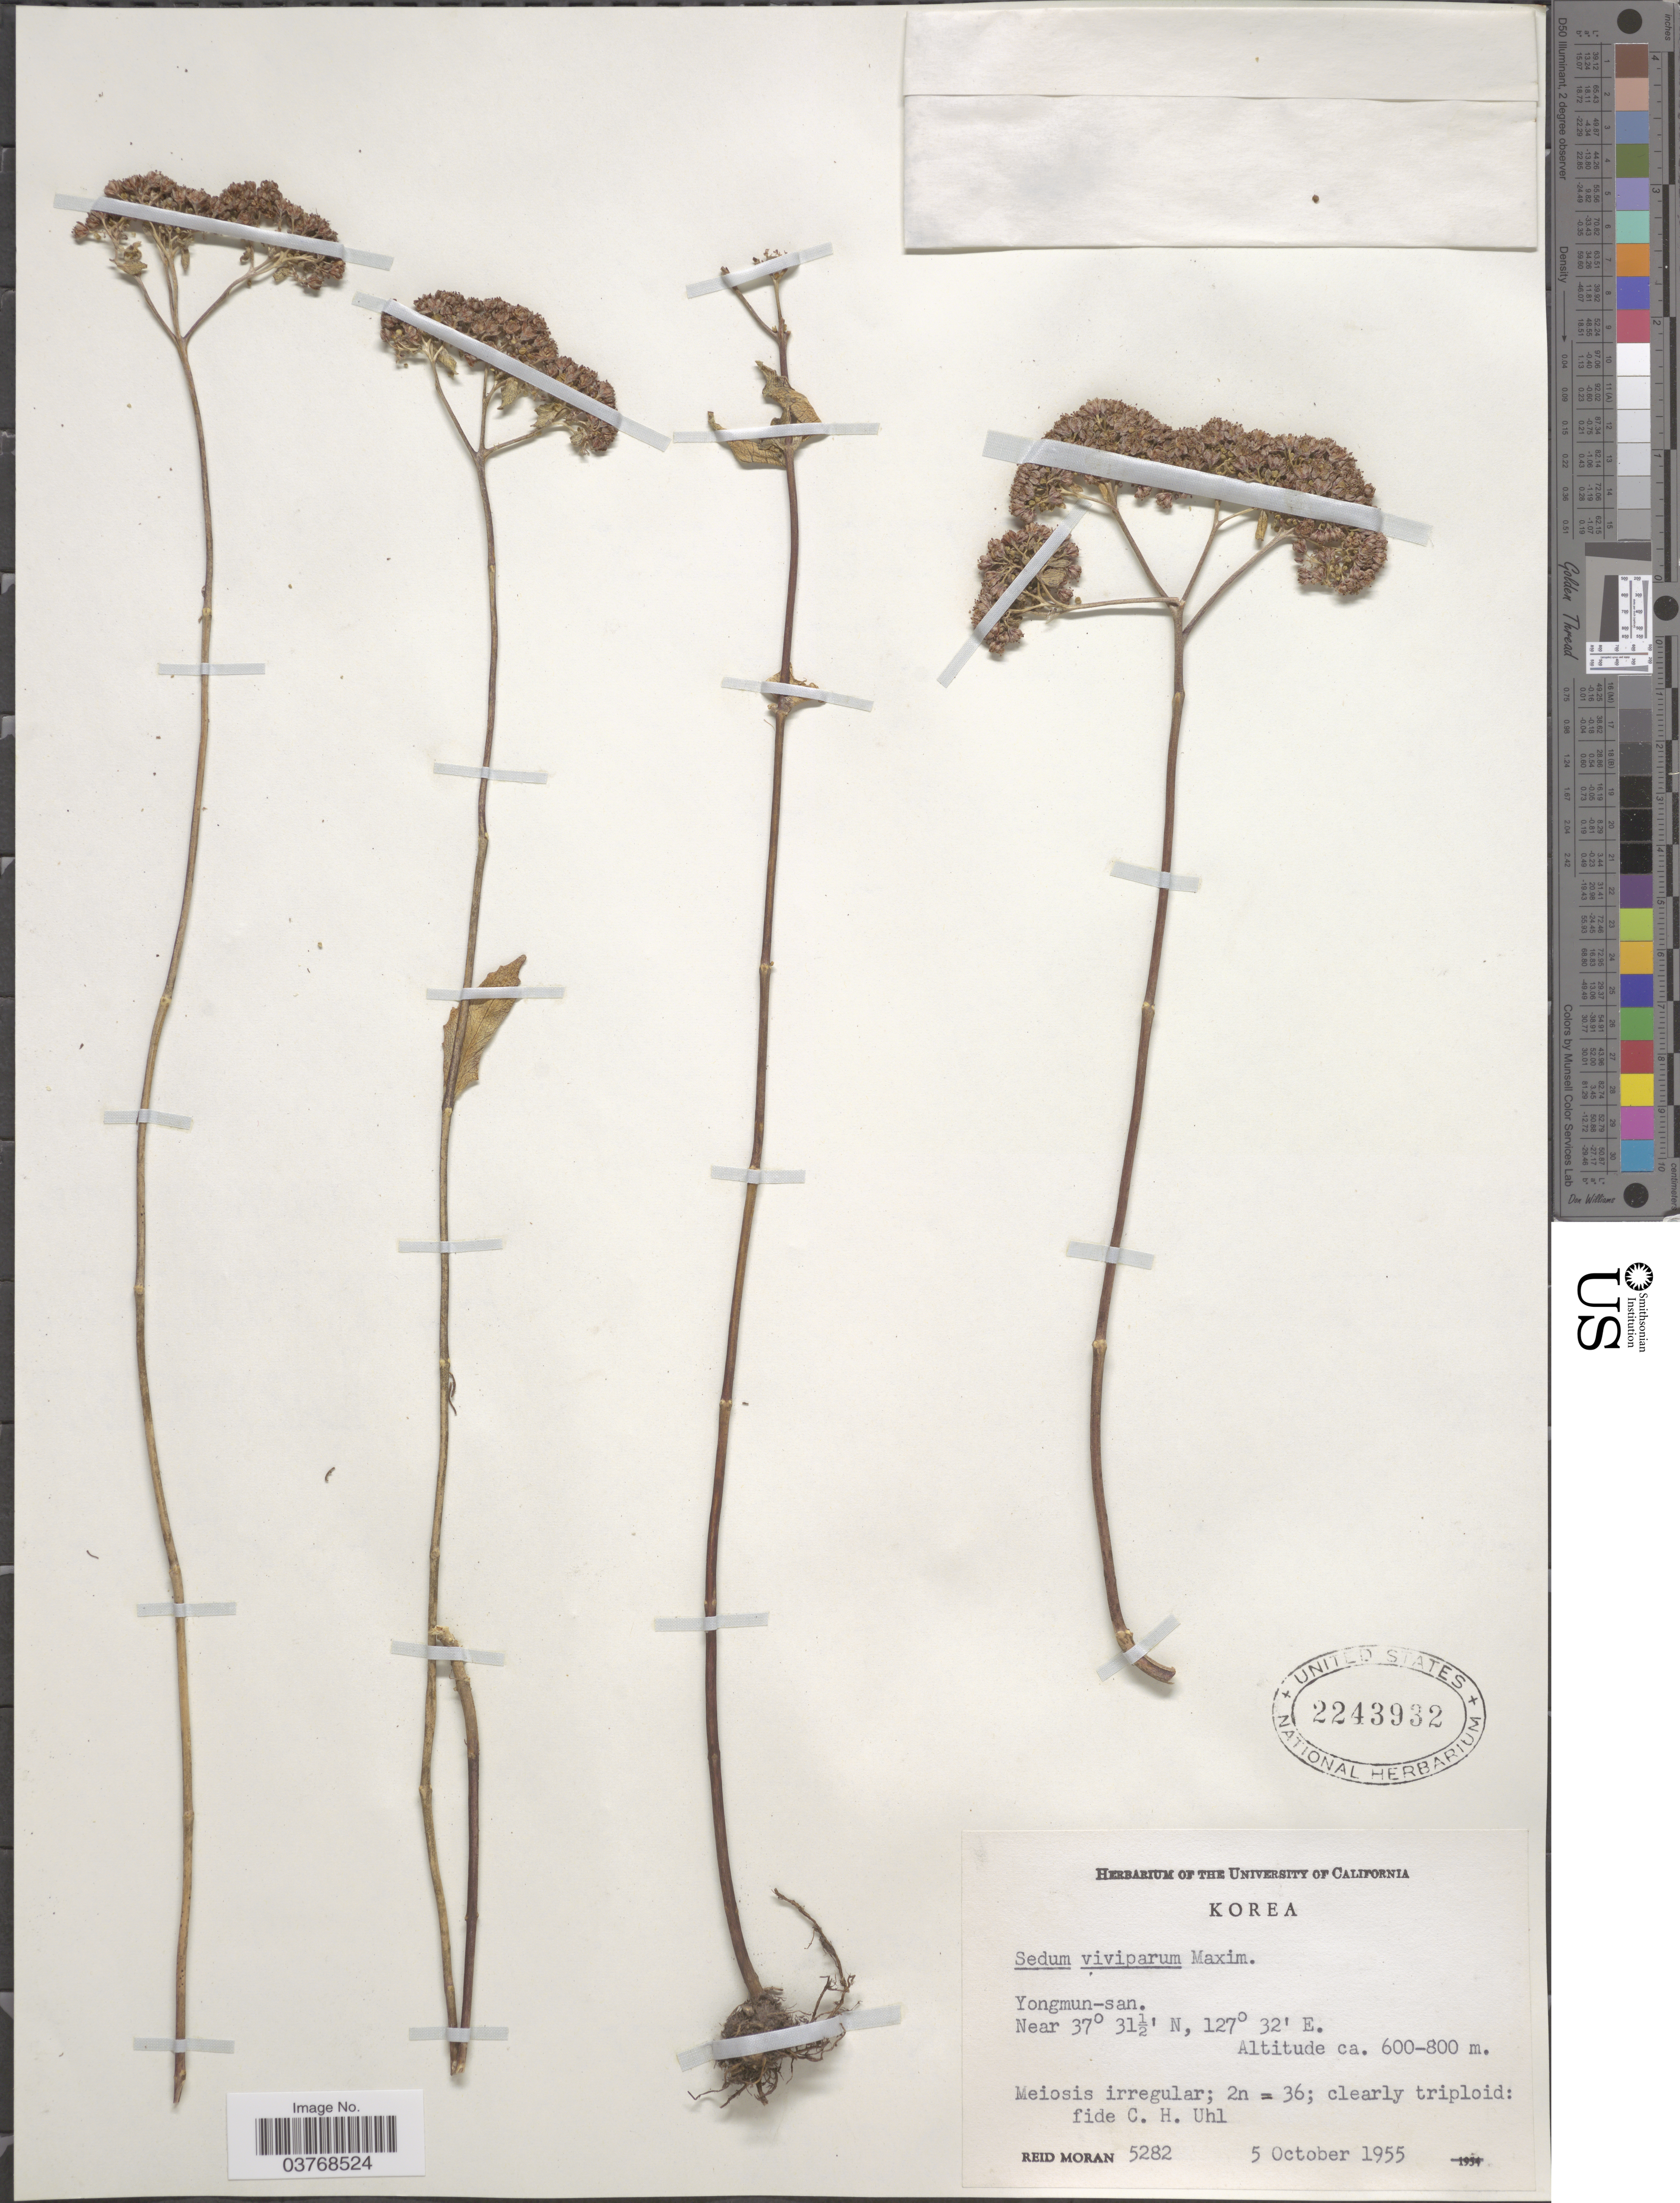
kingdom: Plantae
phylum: Tracheophyta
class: Magnoliopsida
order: Saxifragales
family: Crassulaceae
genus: Hylotelephium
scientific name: Hylotelephium viviparum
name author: (Maxim.) H. Ohba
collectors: R. Moran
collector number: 5282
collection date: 1955-10-05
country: South Korea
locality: Yongmun-san.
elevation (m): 600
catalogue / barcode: US 2243932